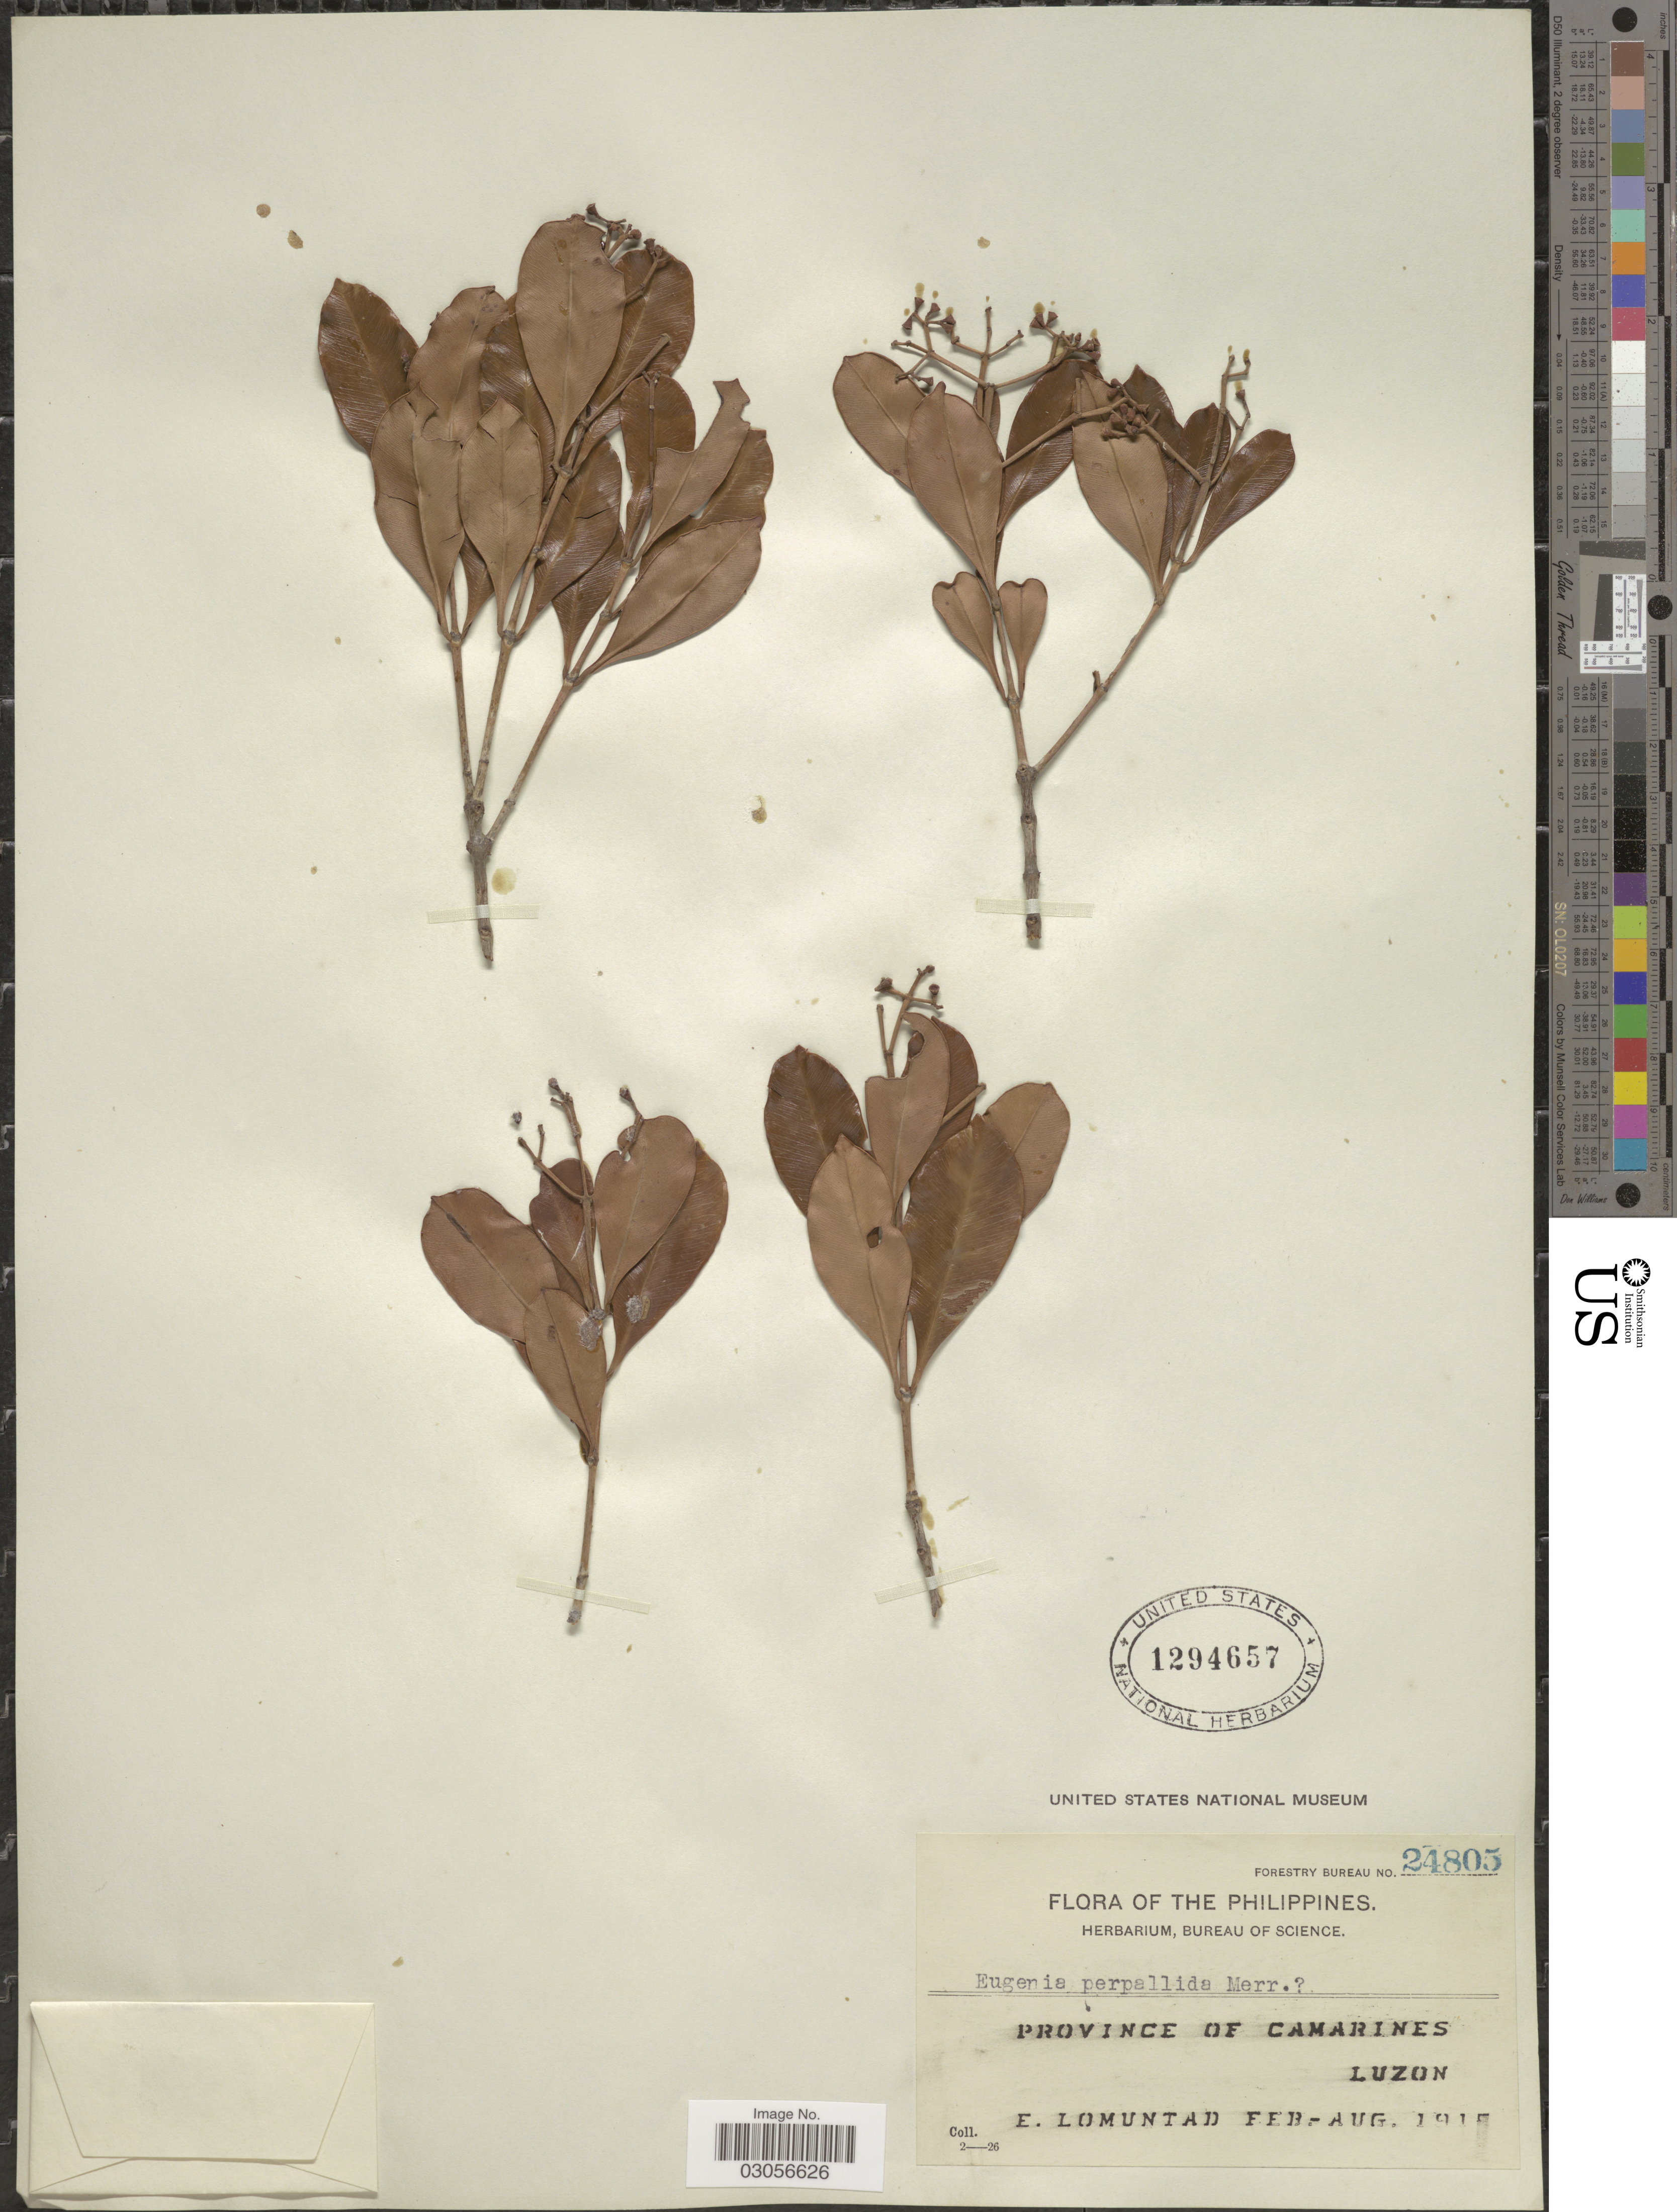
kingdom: Plantae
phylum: Tracheophyta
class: Magnoliopsida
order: Myrtales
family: Myrtaceae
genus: Syzygium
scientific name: Syzygium mainitense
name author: (Elmer) Merr.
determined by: Strong, Mark T., (BOT), Smithsonian Institution - National Museum of Natural History (UNITED STATES)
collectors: E. Lomuntad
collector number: Forestry Bureau 24805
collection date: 1915-02/1915-08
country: Philippines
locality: Province of Camarines. Luzon.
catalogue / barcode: US 1294657